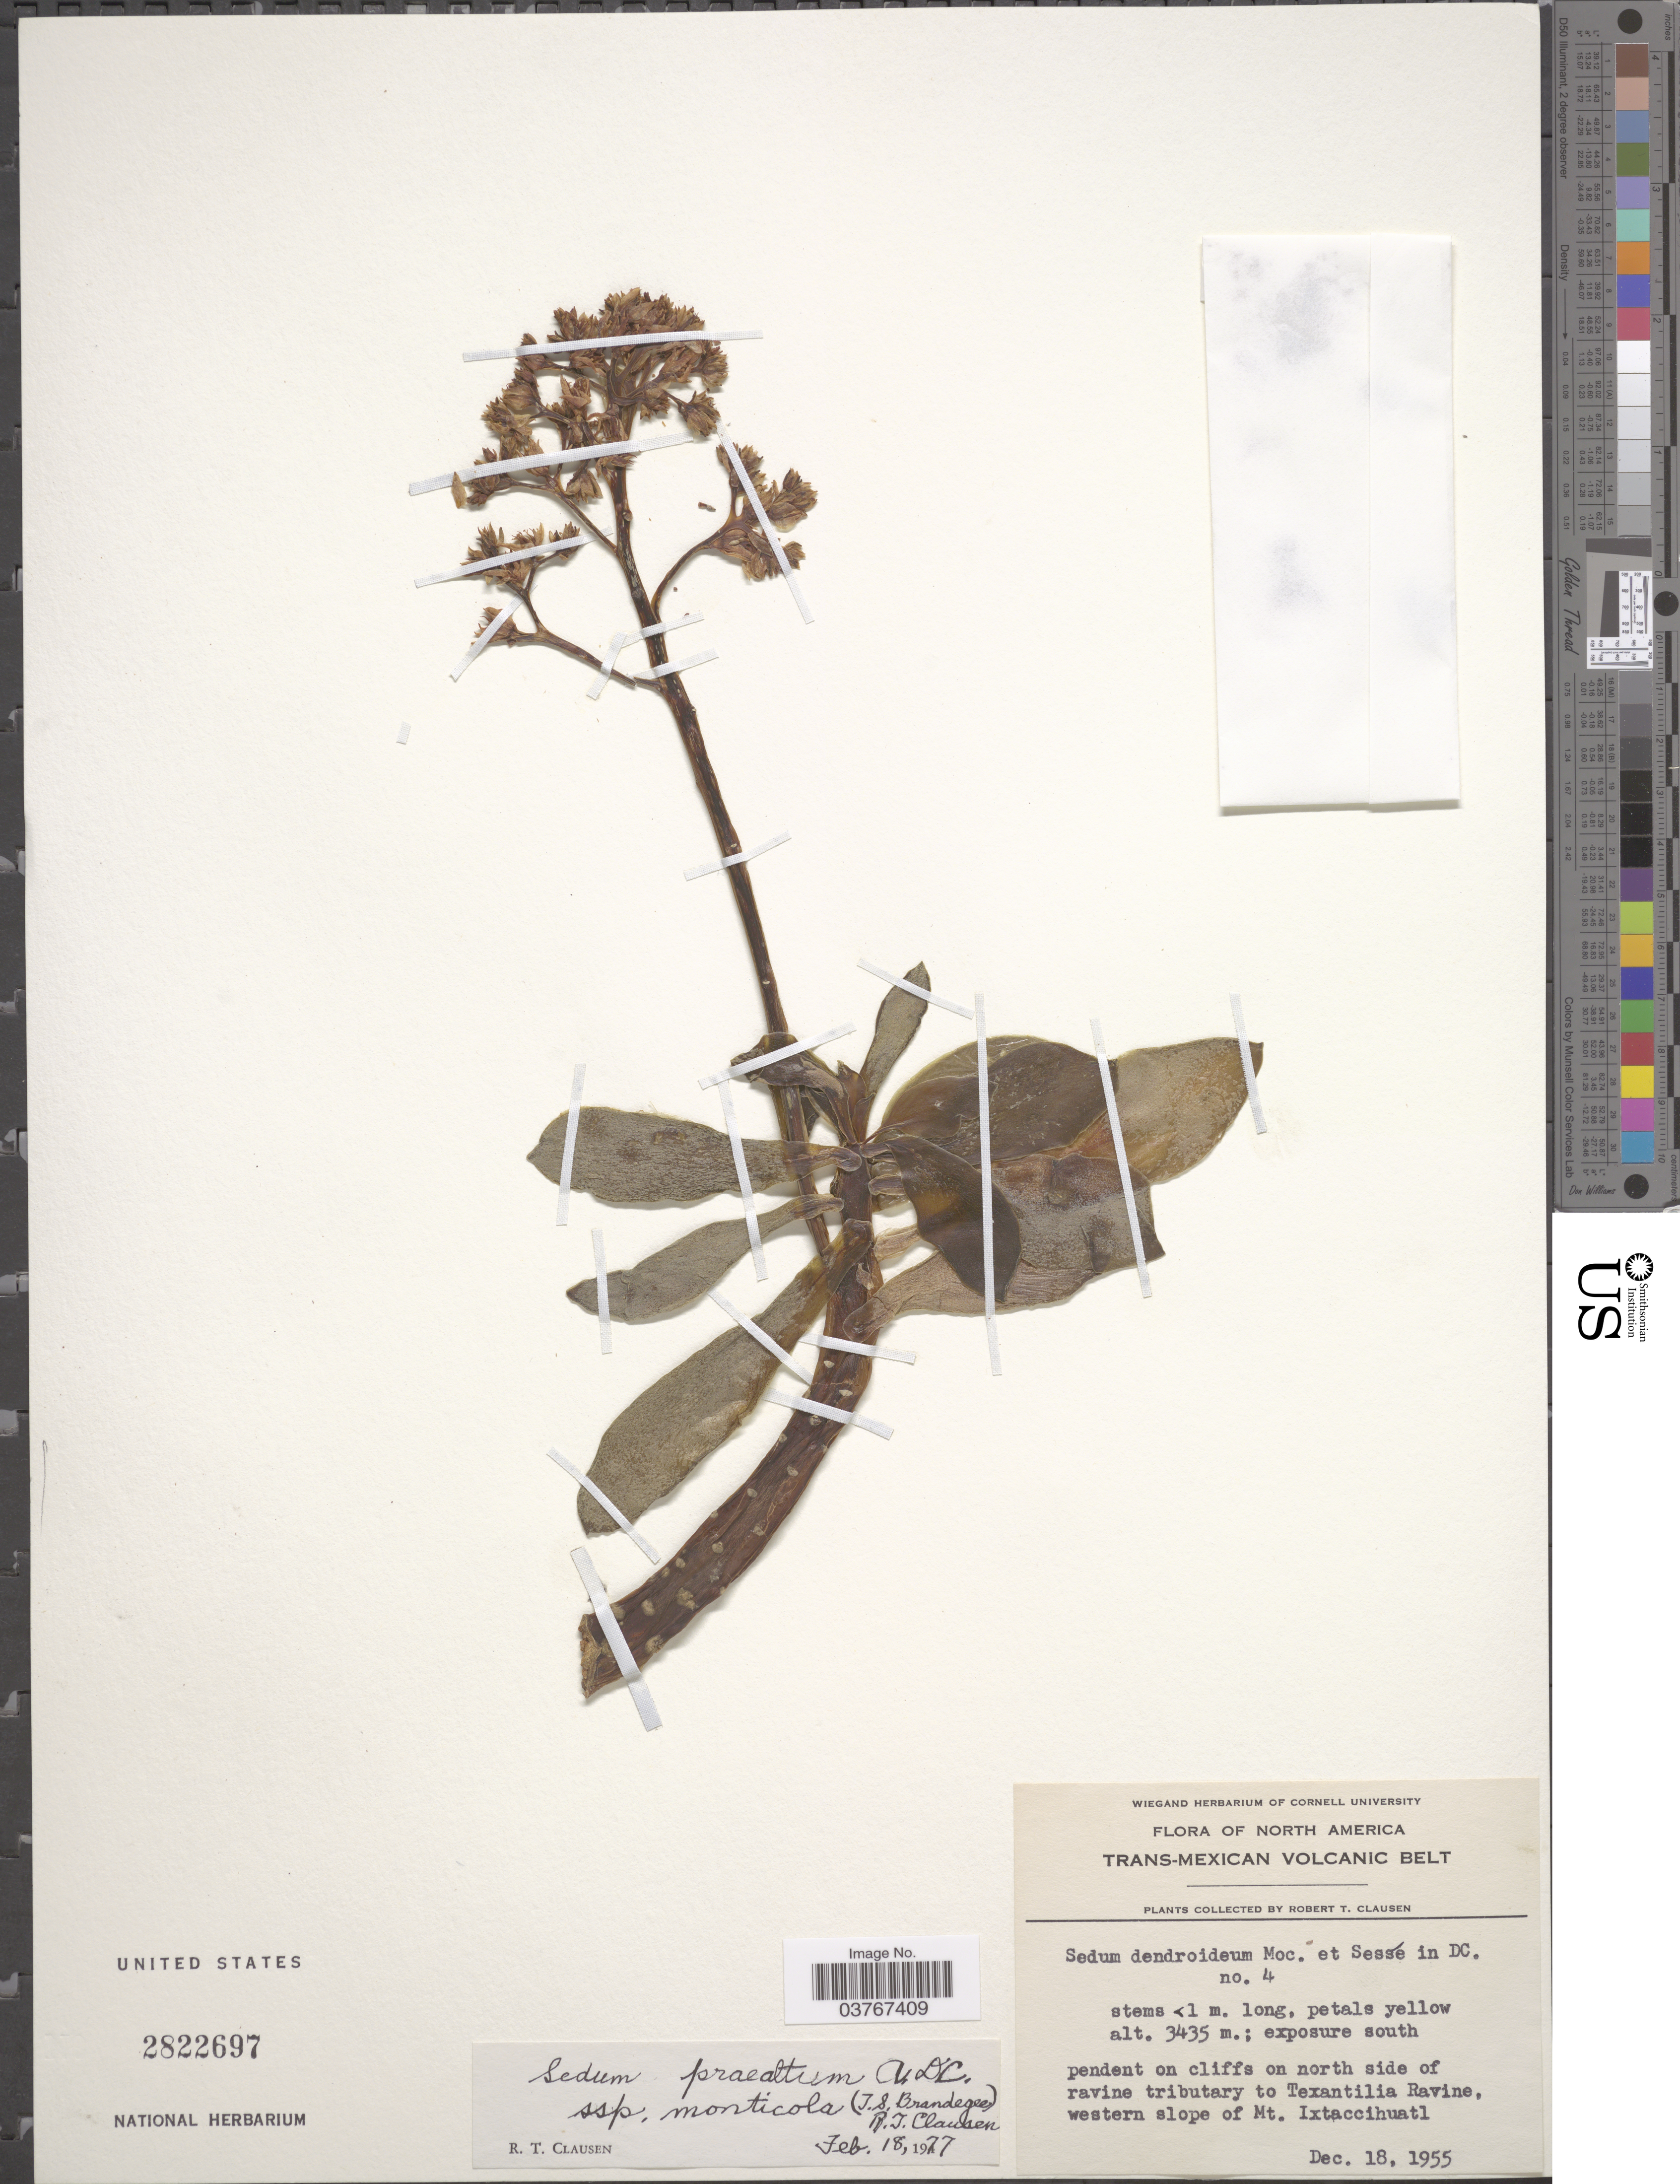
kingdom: Plantae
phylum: Tracheophyta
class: Magnoliopsida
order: Saxifragales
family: Crassulaceae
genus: Sedum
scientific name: Sedum praealtum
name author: A. DC.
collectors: R. T. Clausen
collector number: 4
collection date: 1955-12-18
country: Mexico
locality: Trans-Mexican Volcanic Belt. Pendent on cliffs on north side of ravine tributary to Texantilia Ravine, western slope of Mt. Ixtaccihuatl.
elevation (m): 3435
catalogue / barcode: US 2822697